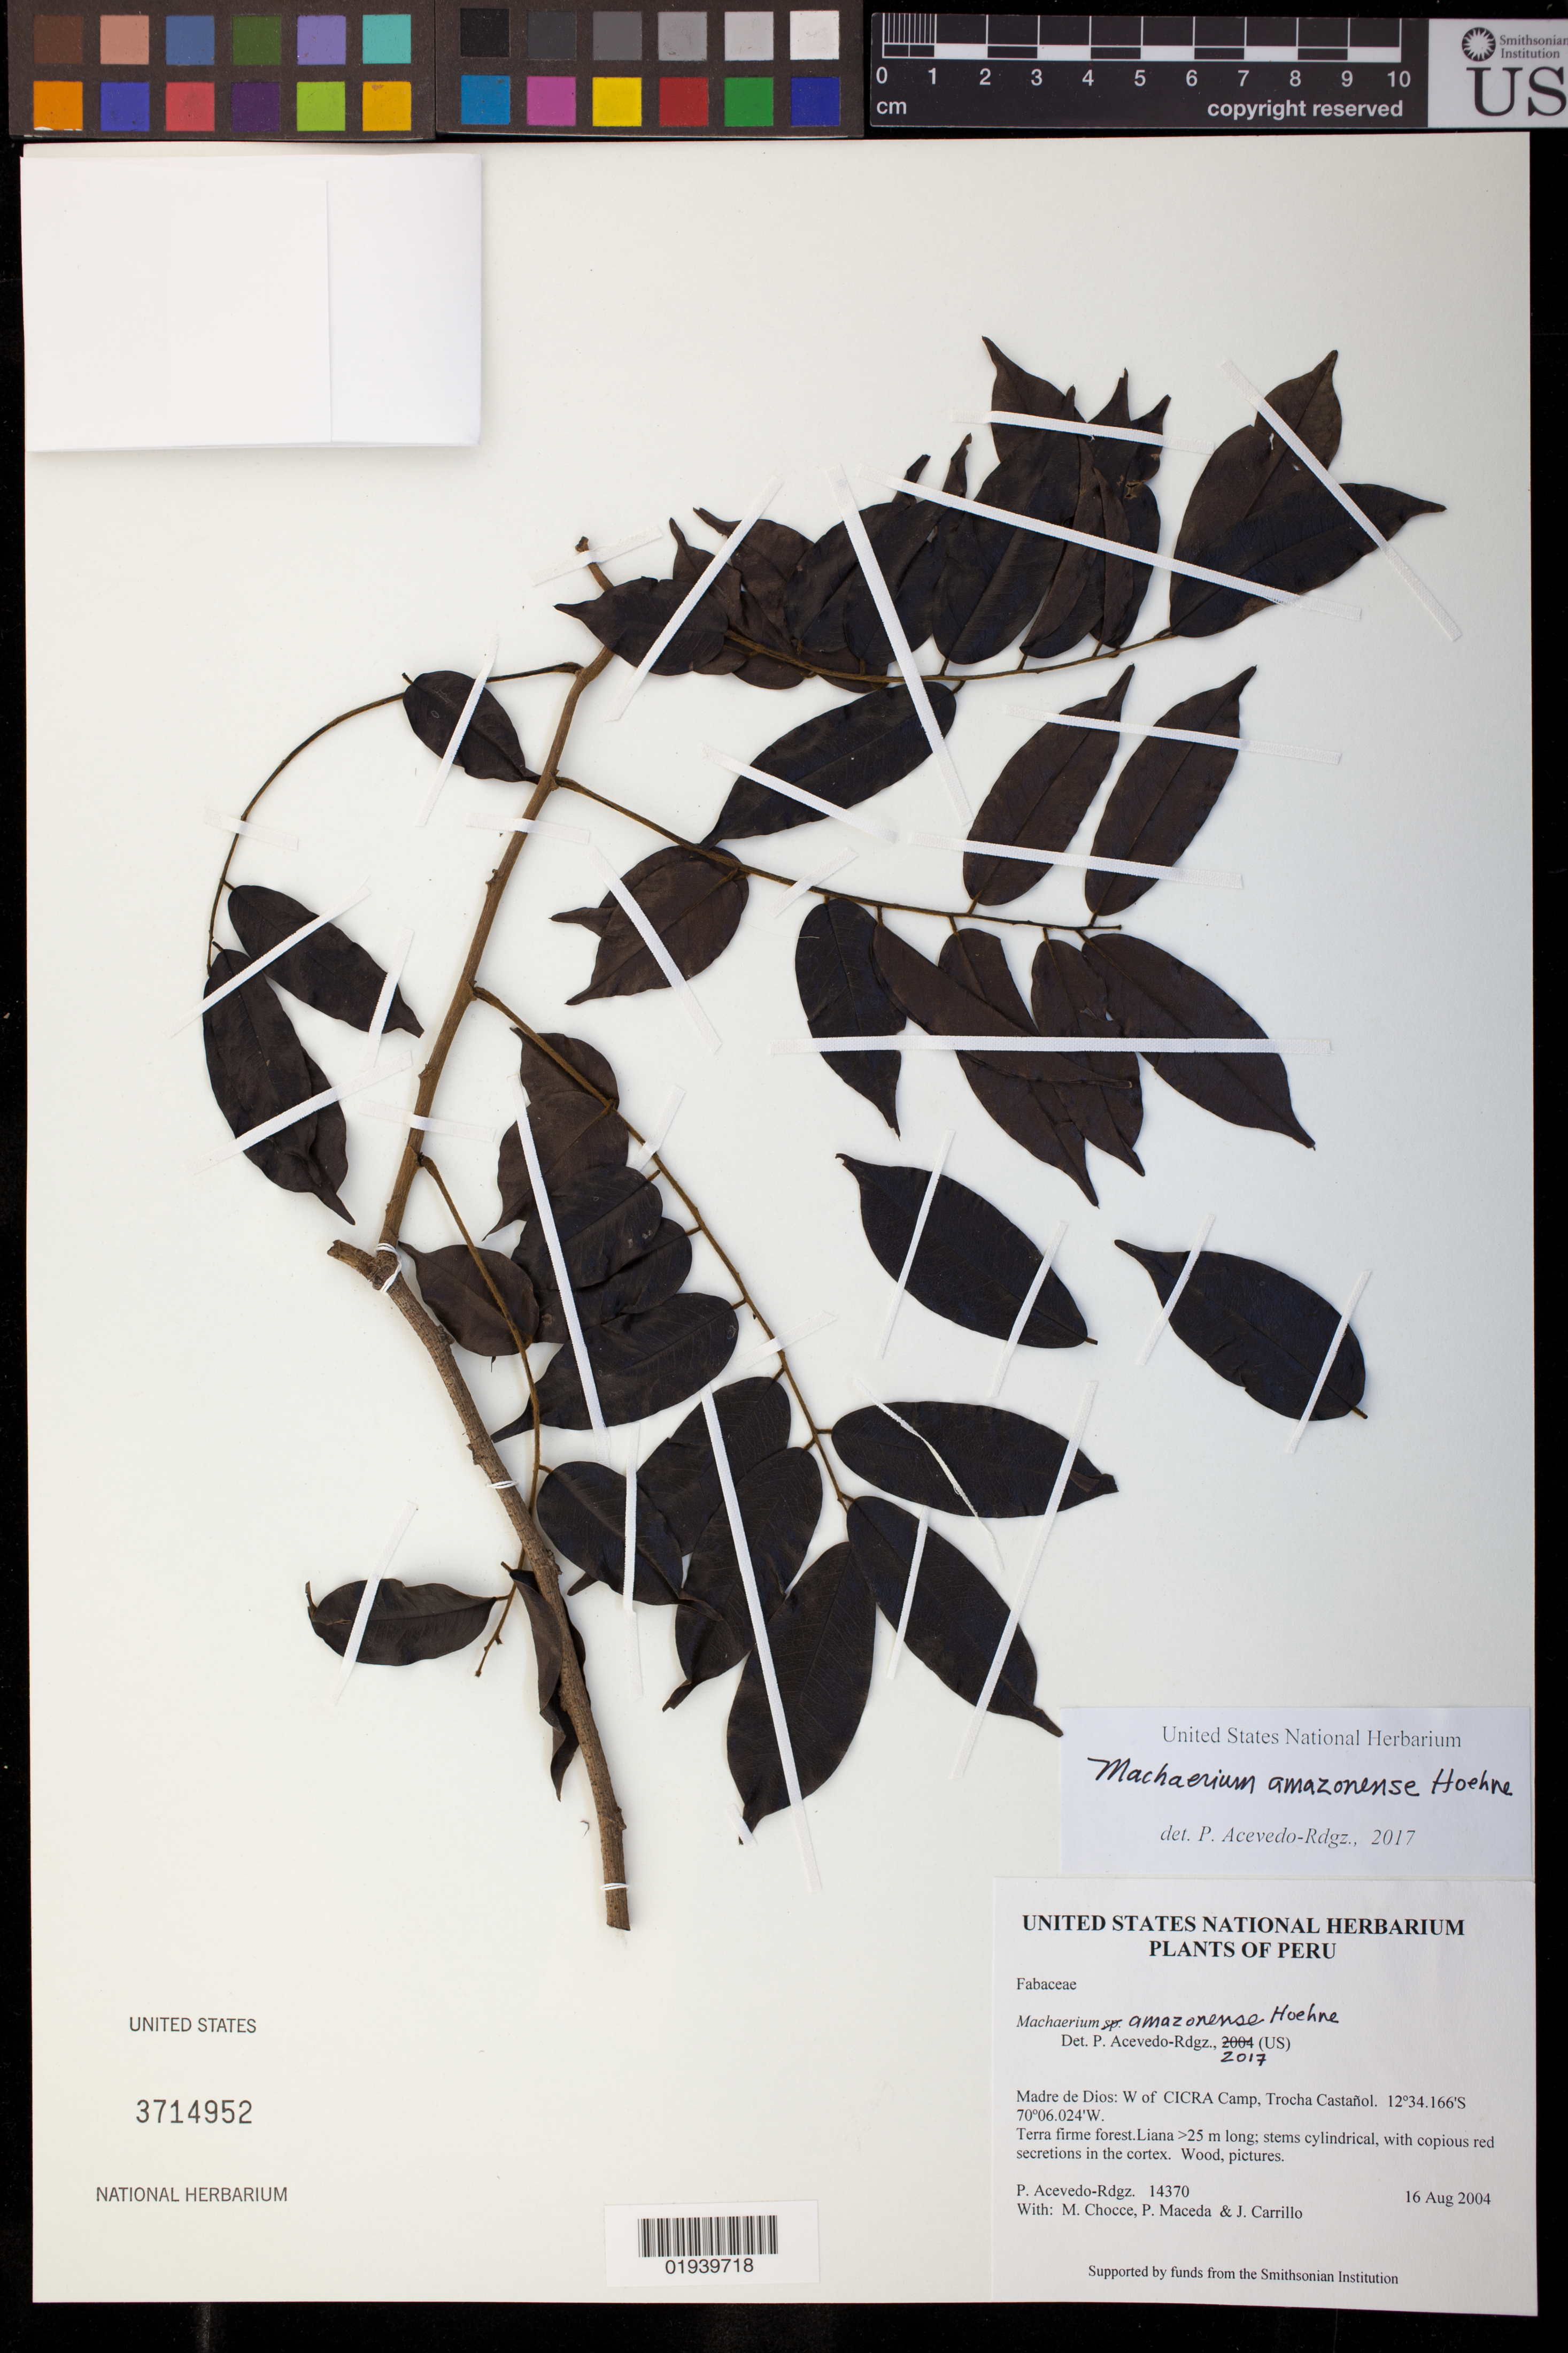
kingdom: Plantae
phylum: Tracheophyta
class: Magnoliopsida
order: Fabales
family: Fabaceae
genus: Machaerium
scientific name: Machaerium amazonense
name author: Hoehne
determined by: Acevedo-Rodríguez, P., (BOT), Smithsonian Institution - National Museum of Natural History (UNITED STATES)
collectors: P. Acevedo-Rodr., M. Chocce, P. Maceda & J. Carrillo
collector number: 14370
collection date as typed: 16 Aug 2004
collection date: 2004-08-16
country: Peru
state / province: Madre de Dios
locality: Madre de Dios: W of CICRA Camp, Trocha Castañol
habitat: Terra firme forest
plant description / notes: MO, US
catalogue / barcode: US 3714952